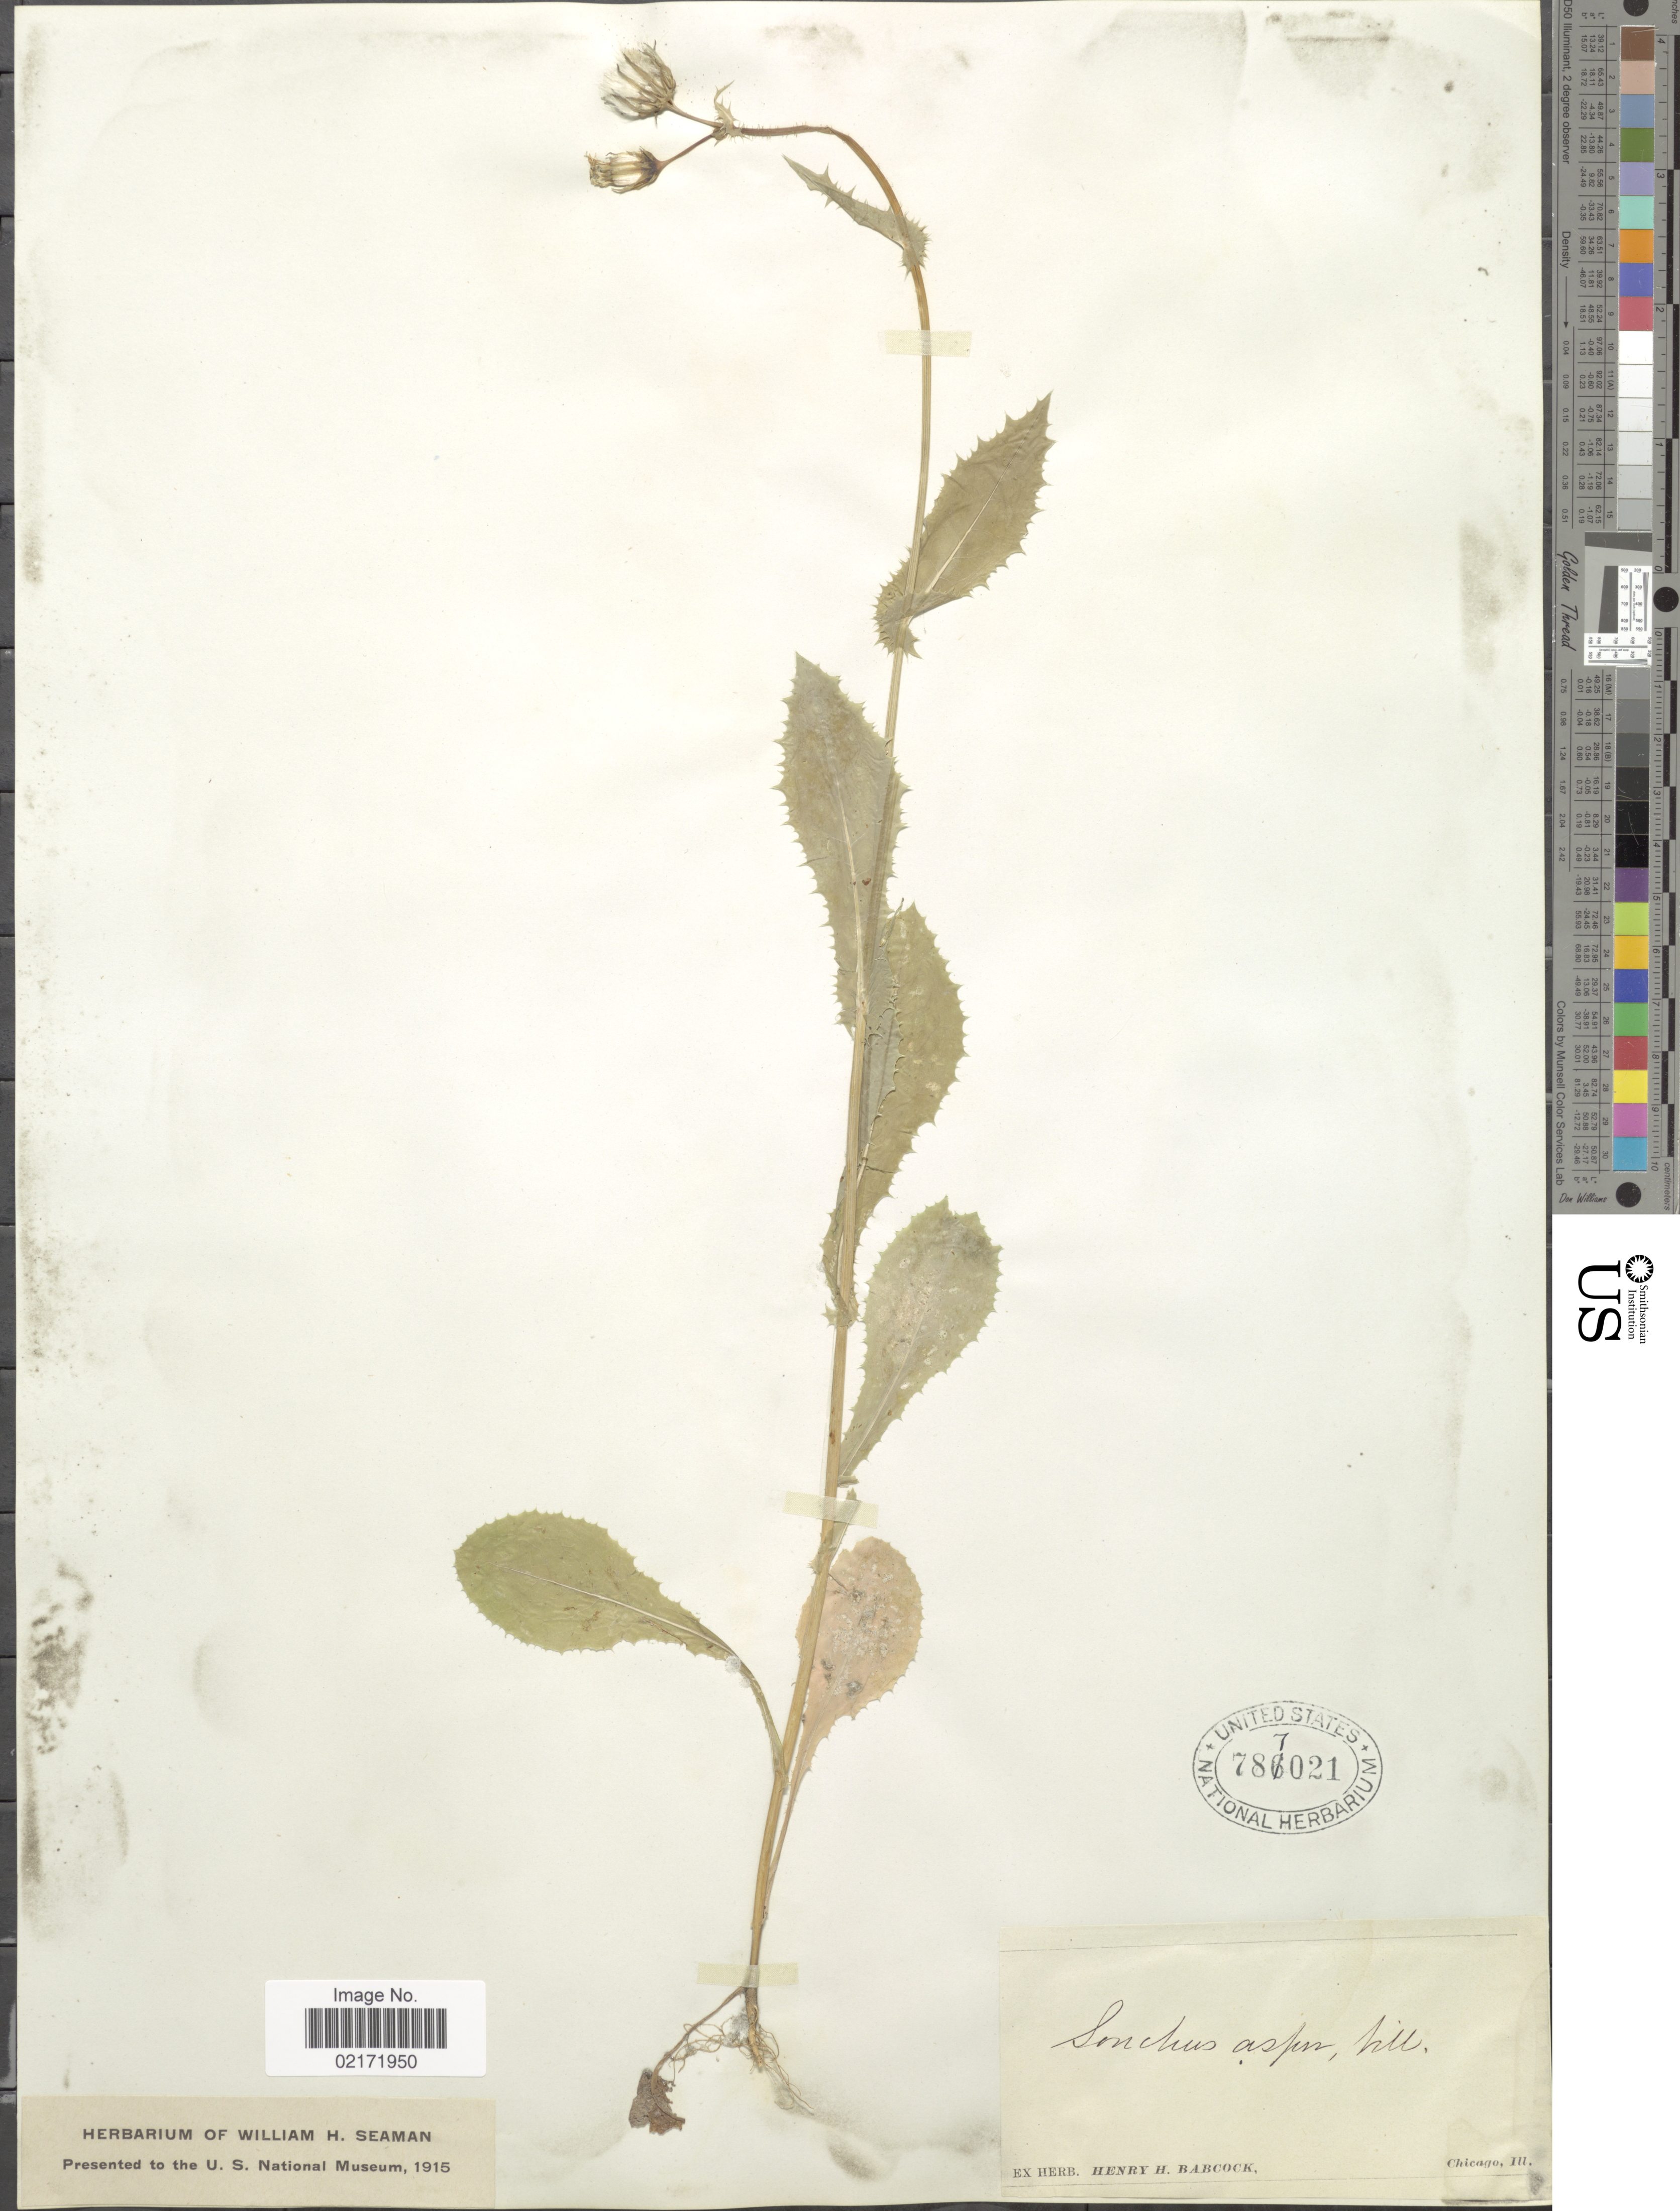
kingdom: Plantae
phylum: Tracheophyta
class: Magnoliopsida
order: Asterales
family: Asteraceae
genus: Sonchus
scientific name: Sonchus asper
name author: (L.) Hill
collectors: ex herb. Henry Homes Babcock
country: United States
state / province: Illinois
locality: Chicago.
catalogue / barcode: US 787021